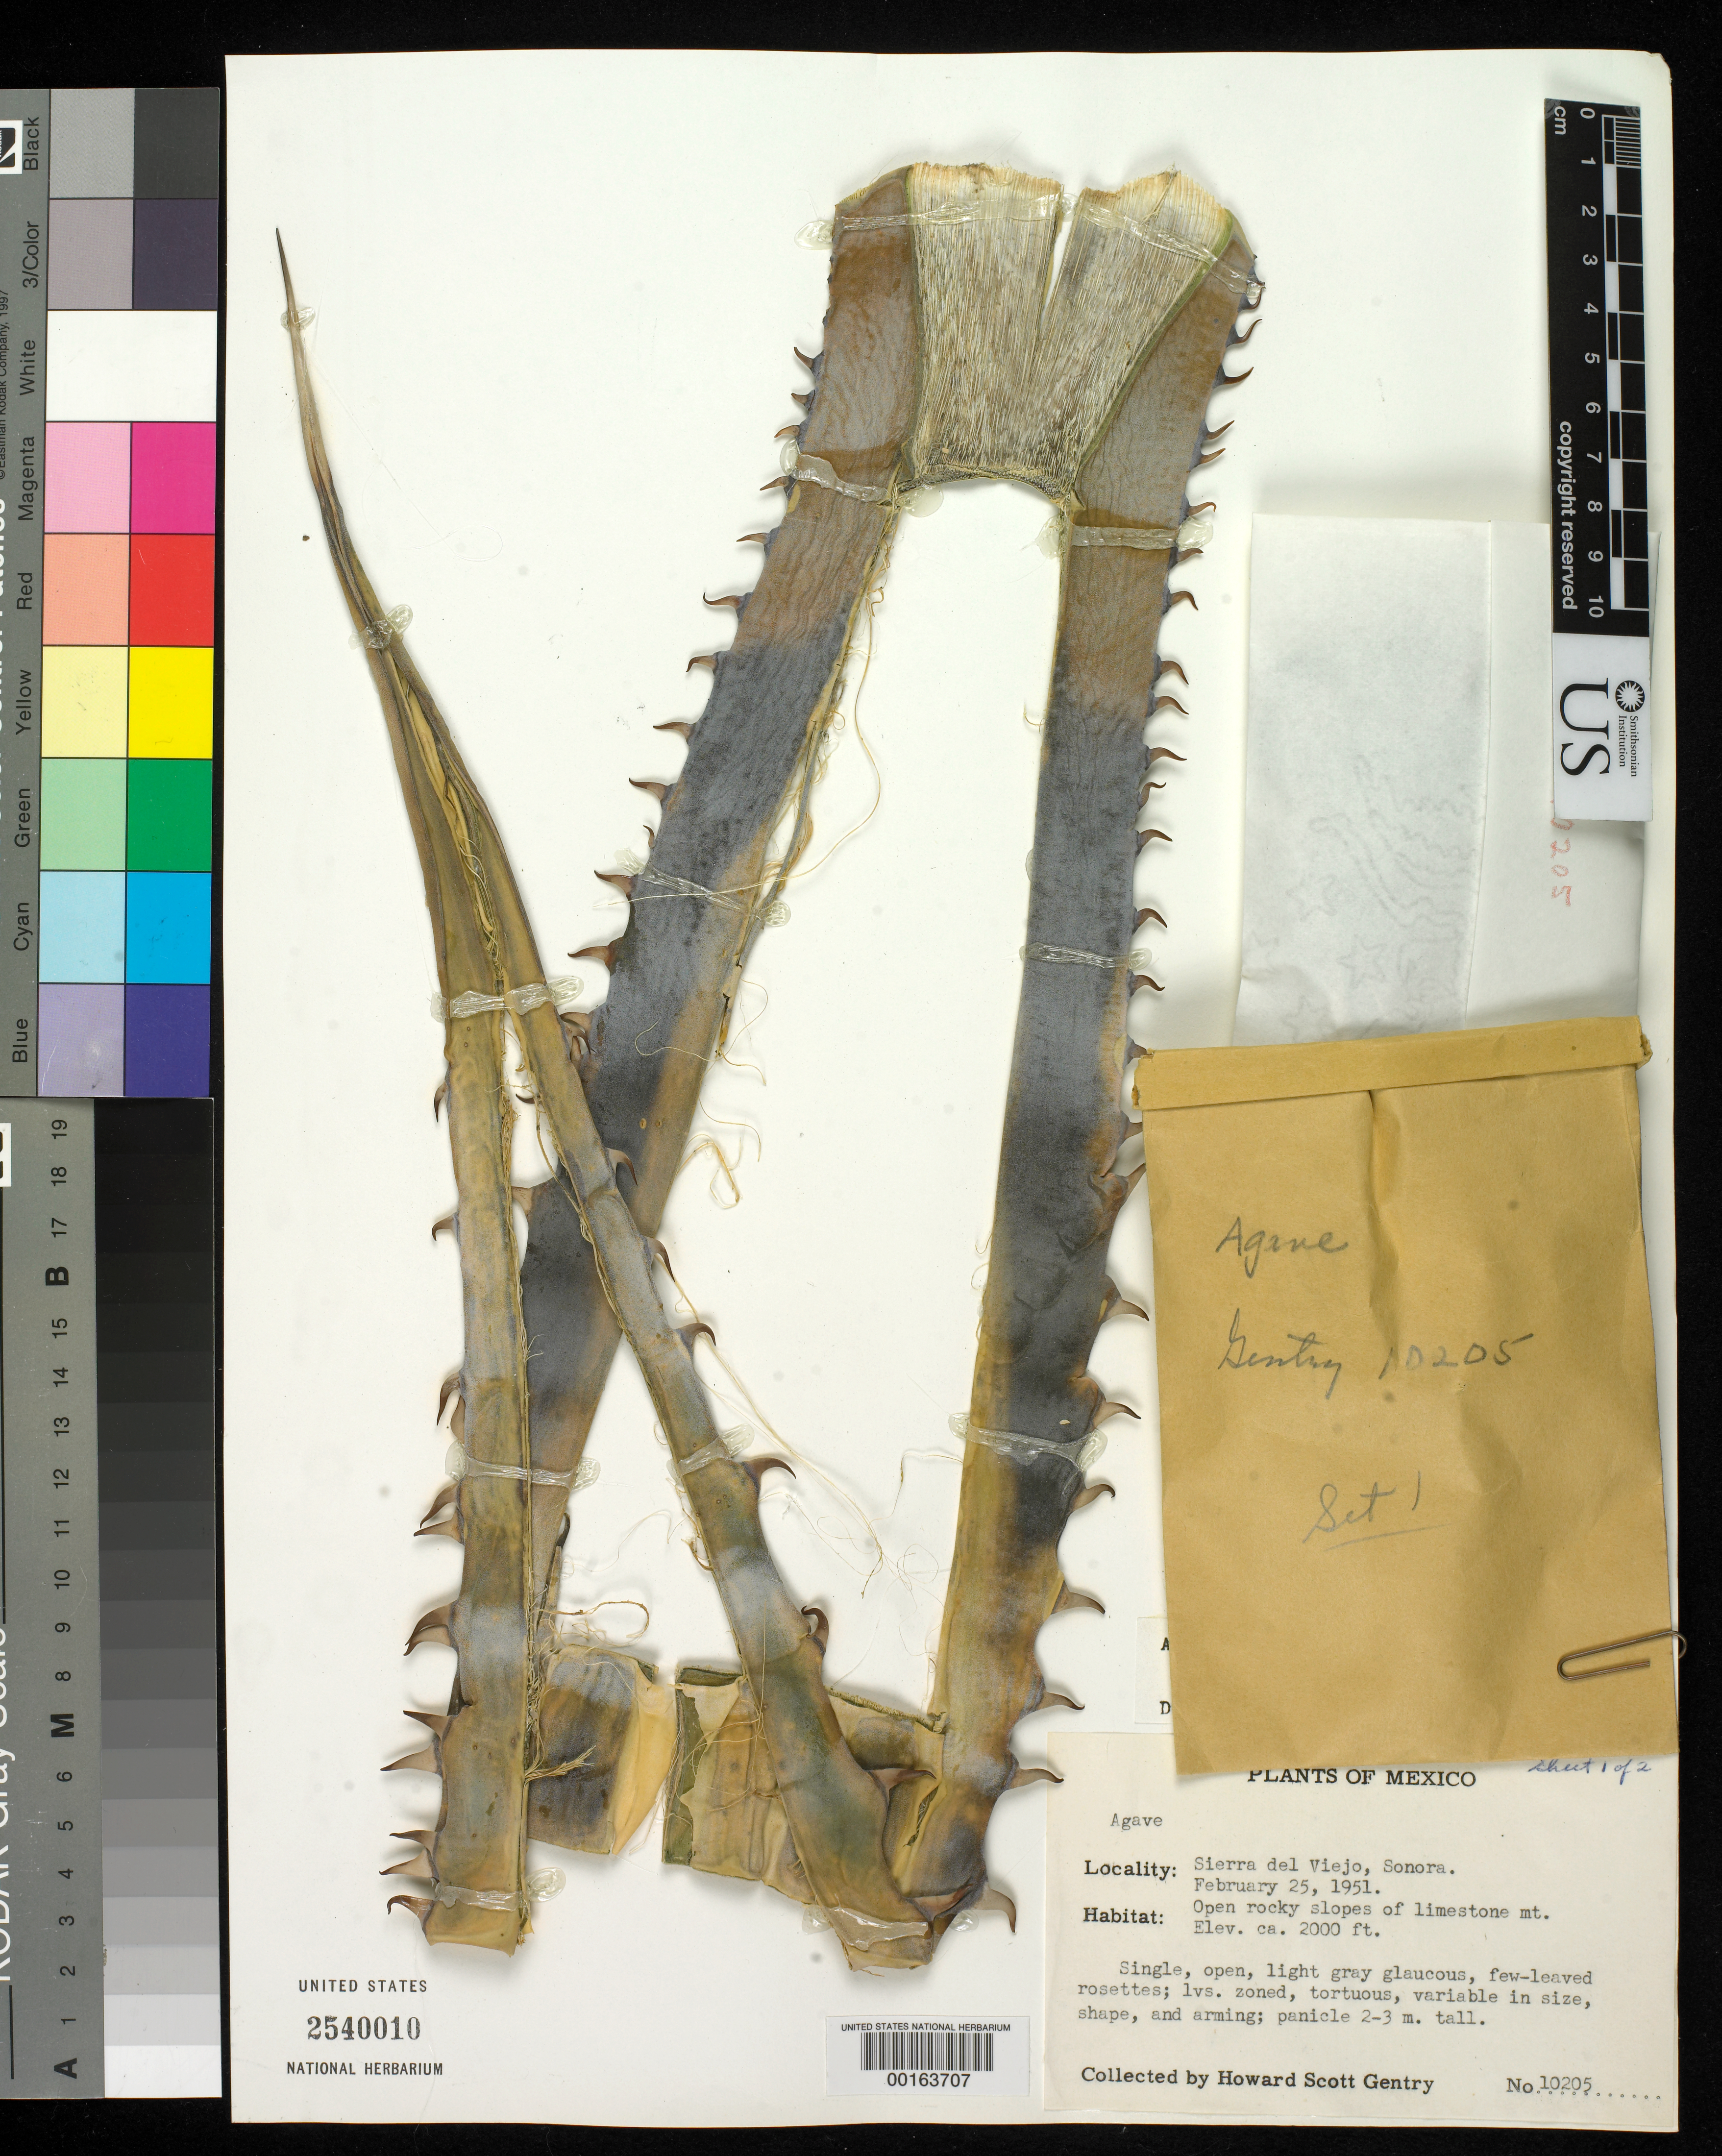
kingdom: Plantae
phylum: Tracheophyta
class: Liliopsida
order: Asparagales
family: Asparagaceae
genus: Agave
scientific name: Agave zebra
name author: Gentry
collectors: H. S. Gentry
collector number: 10205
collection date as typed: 25 Feb 1951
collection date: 1951-02-25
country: Mexico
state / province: Sonora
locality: Sierra de viejo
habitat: Open rocky slopes of limestone mountain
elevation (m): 610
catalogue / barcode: US 2540010